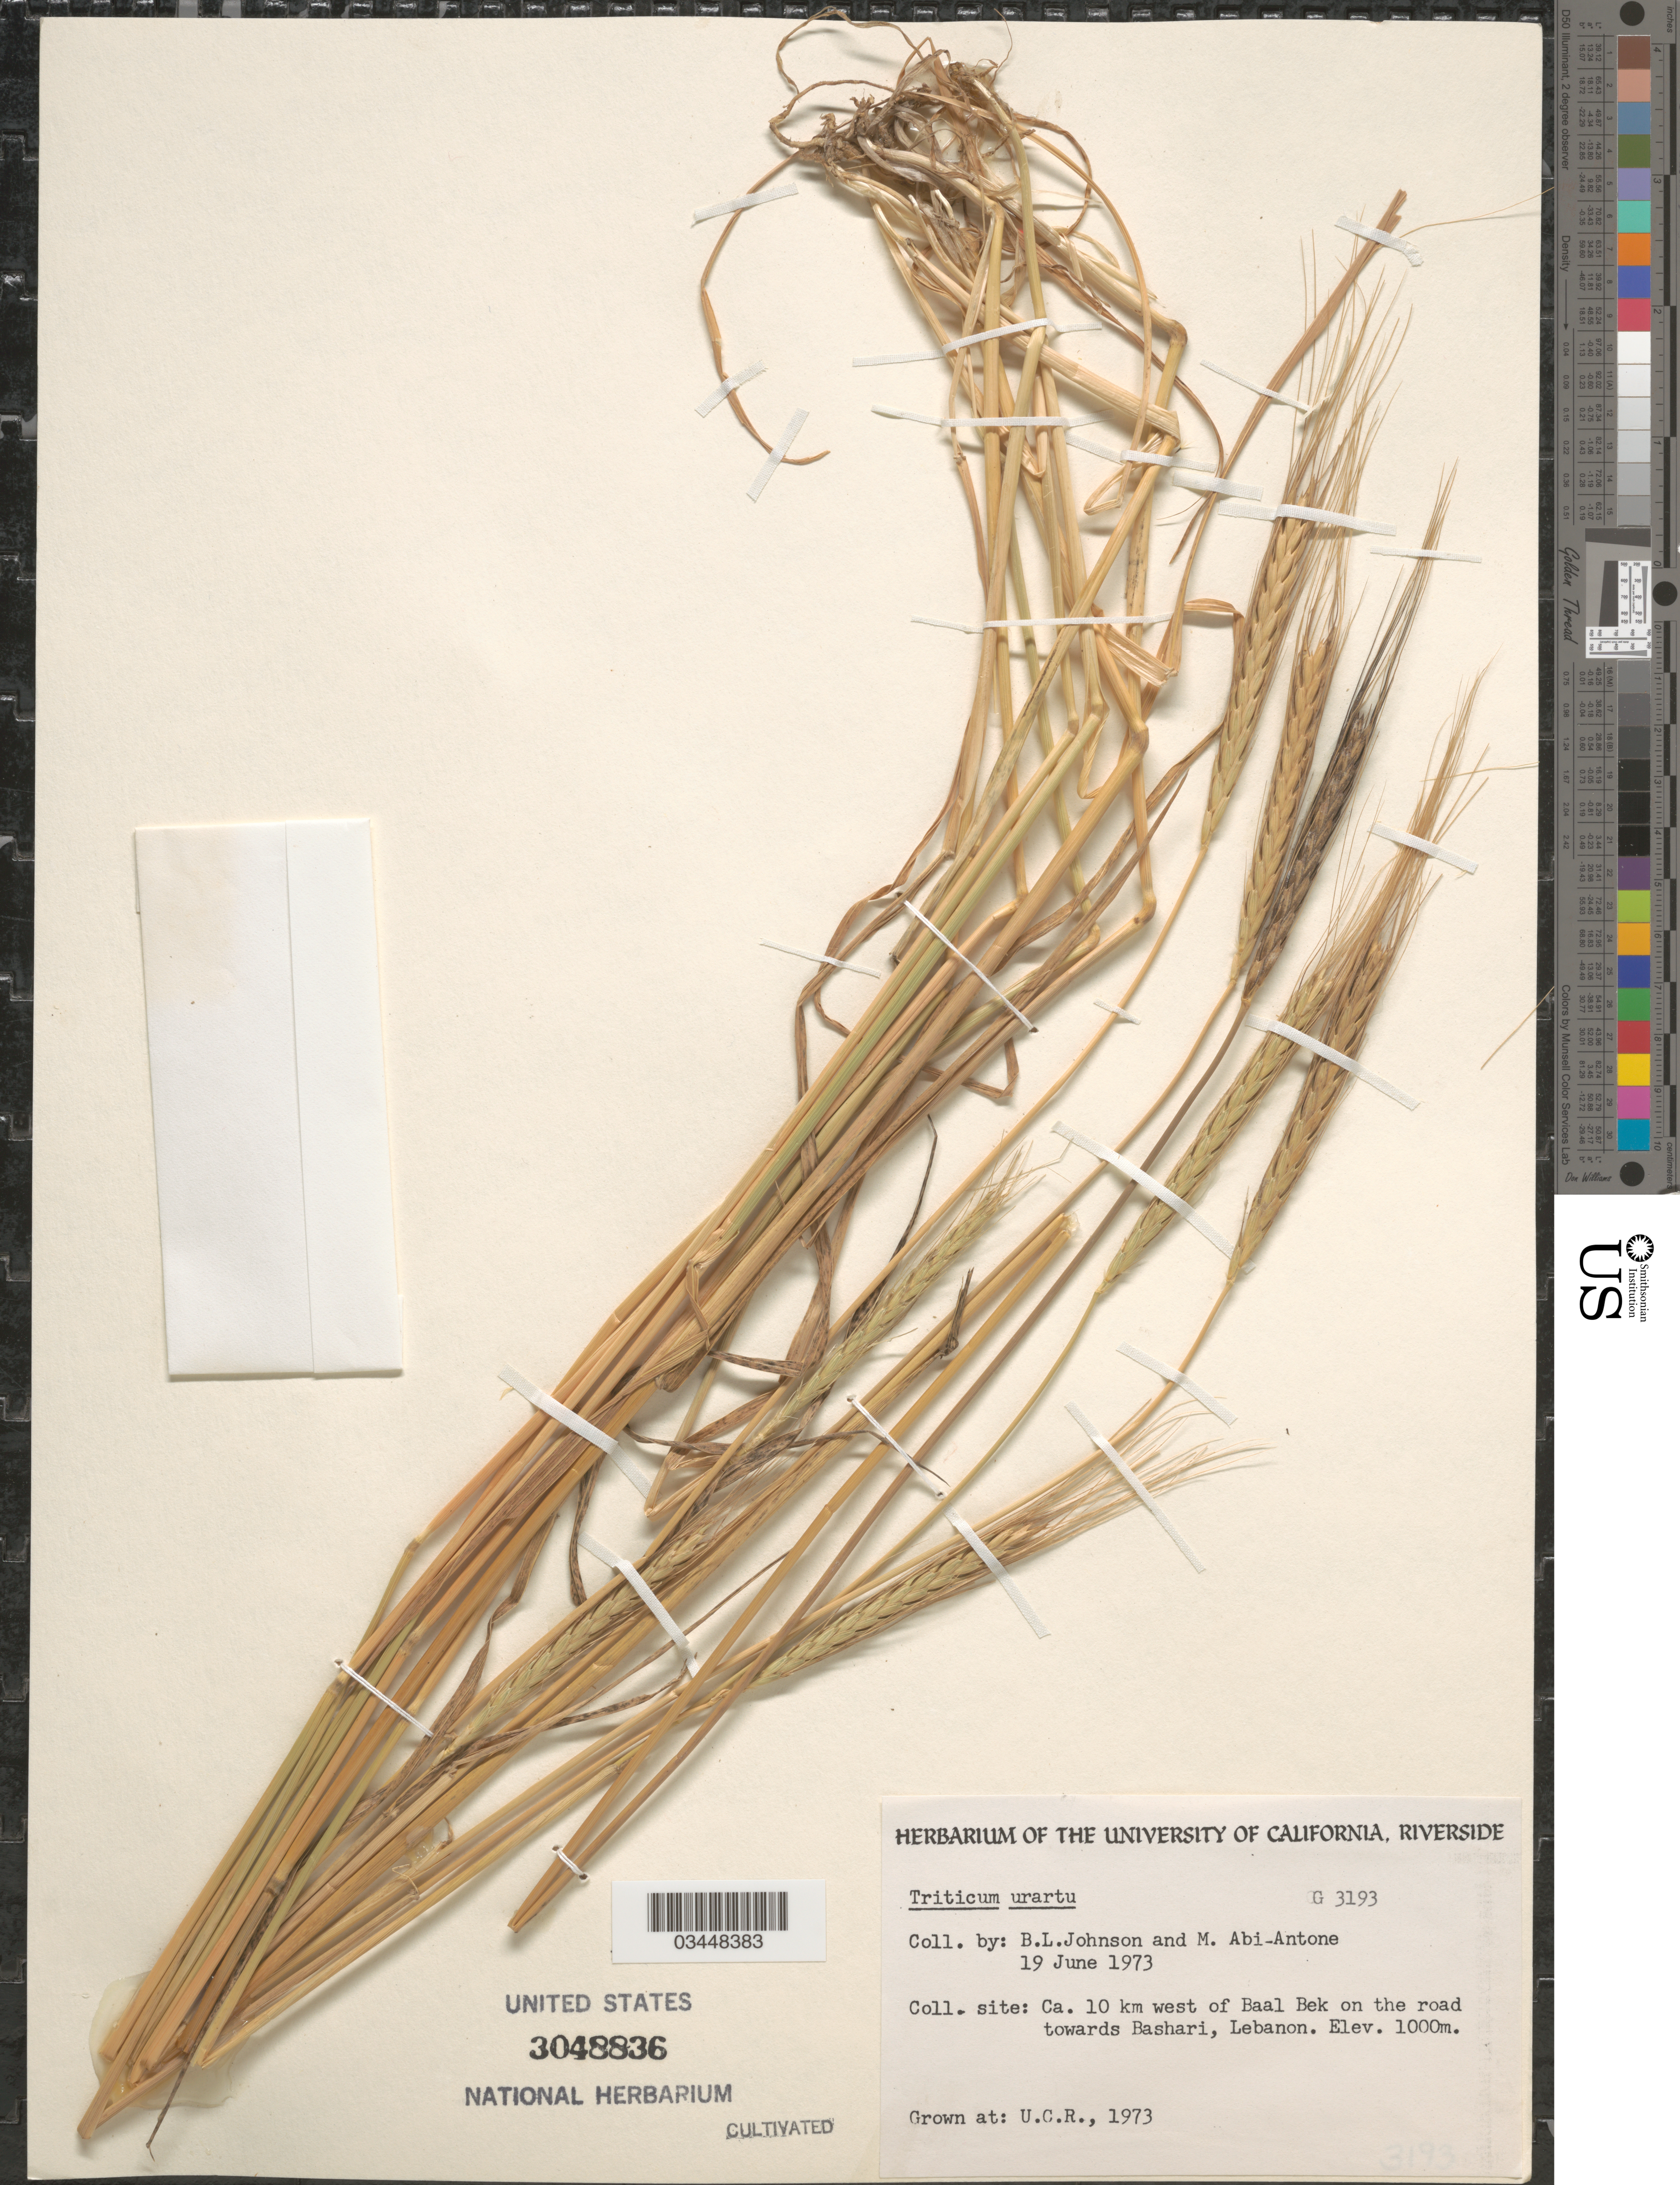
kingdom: Plantae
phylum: Tracheophyta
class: Liliopsida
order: Poales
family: Poaceae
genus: Triticum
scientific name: Triticum urartu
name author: Thumanjan ex Gandilyan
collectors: ex herb. Univ. of California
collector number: G3193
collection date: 1973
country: United States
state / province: California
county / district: Riverside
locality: U.C.R.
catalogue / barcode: US 3048836